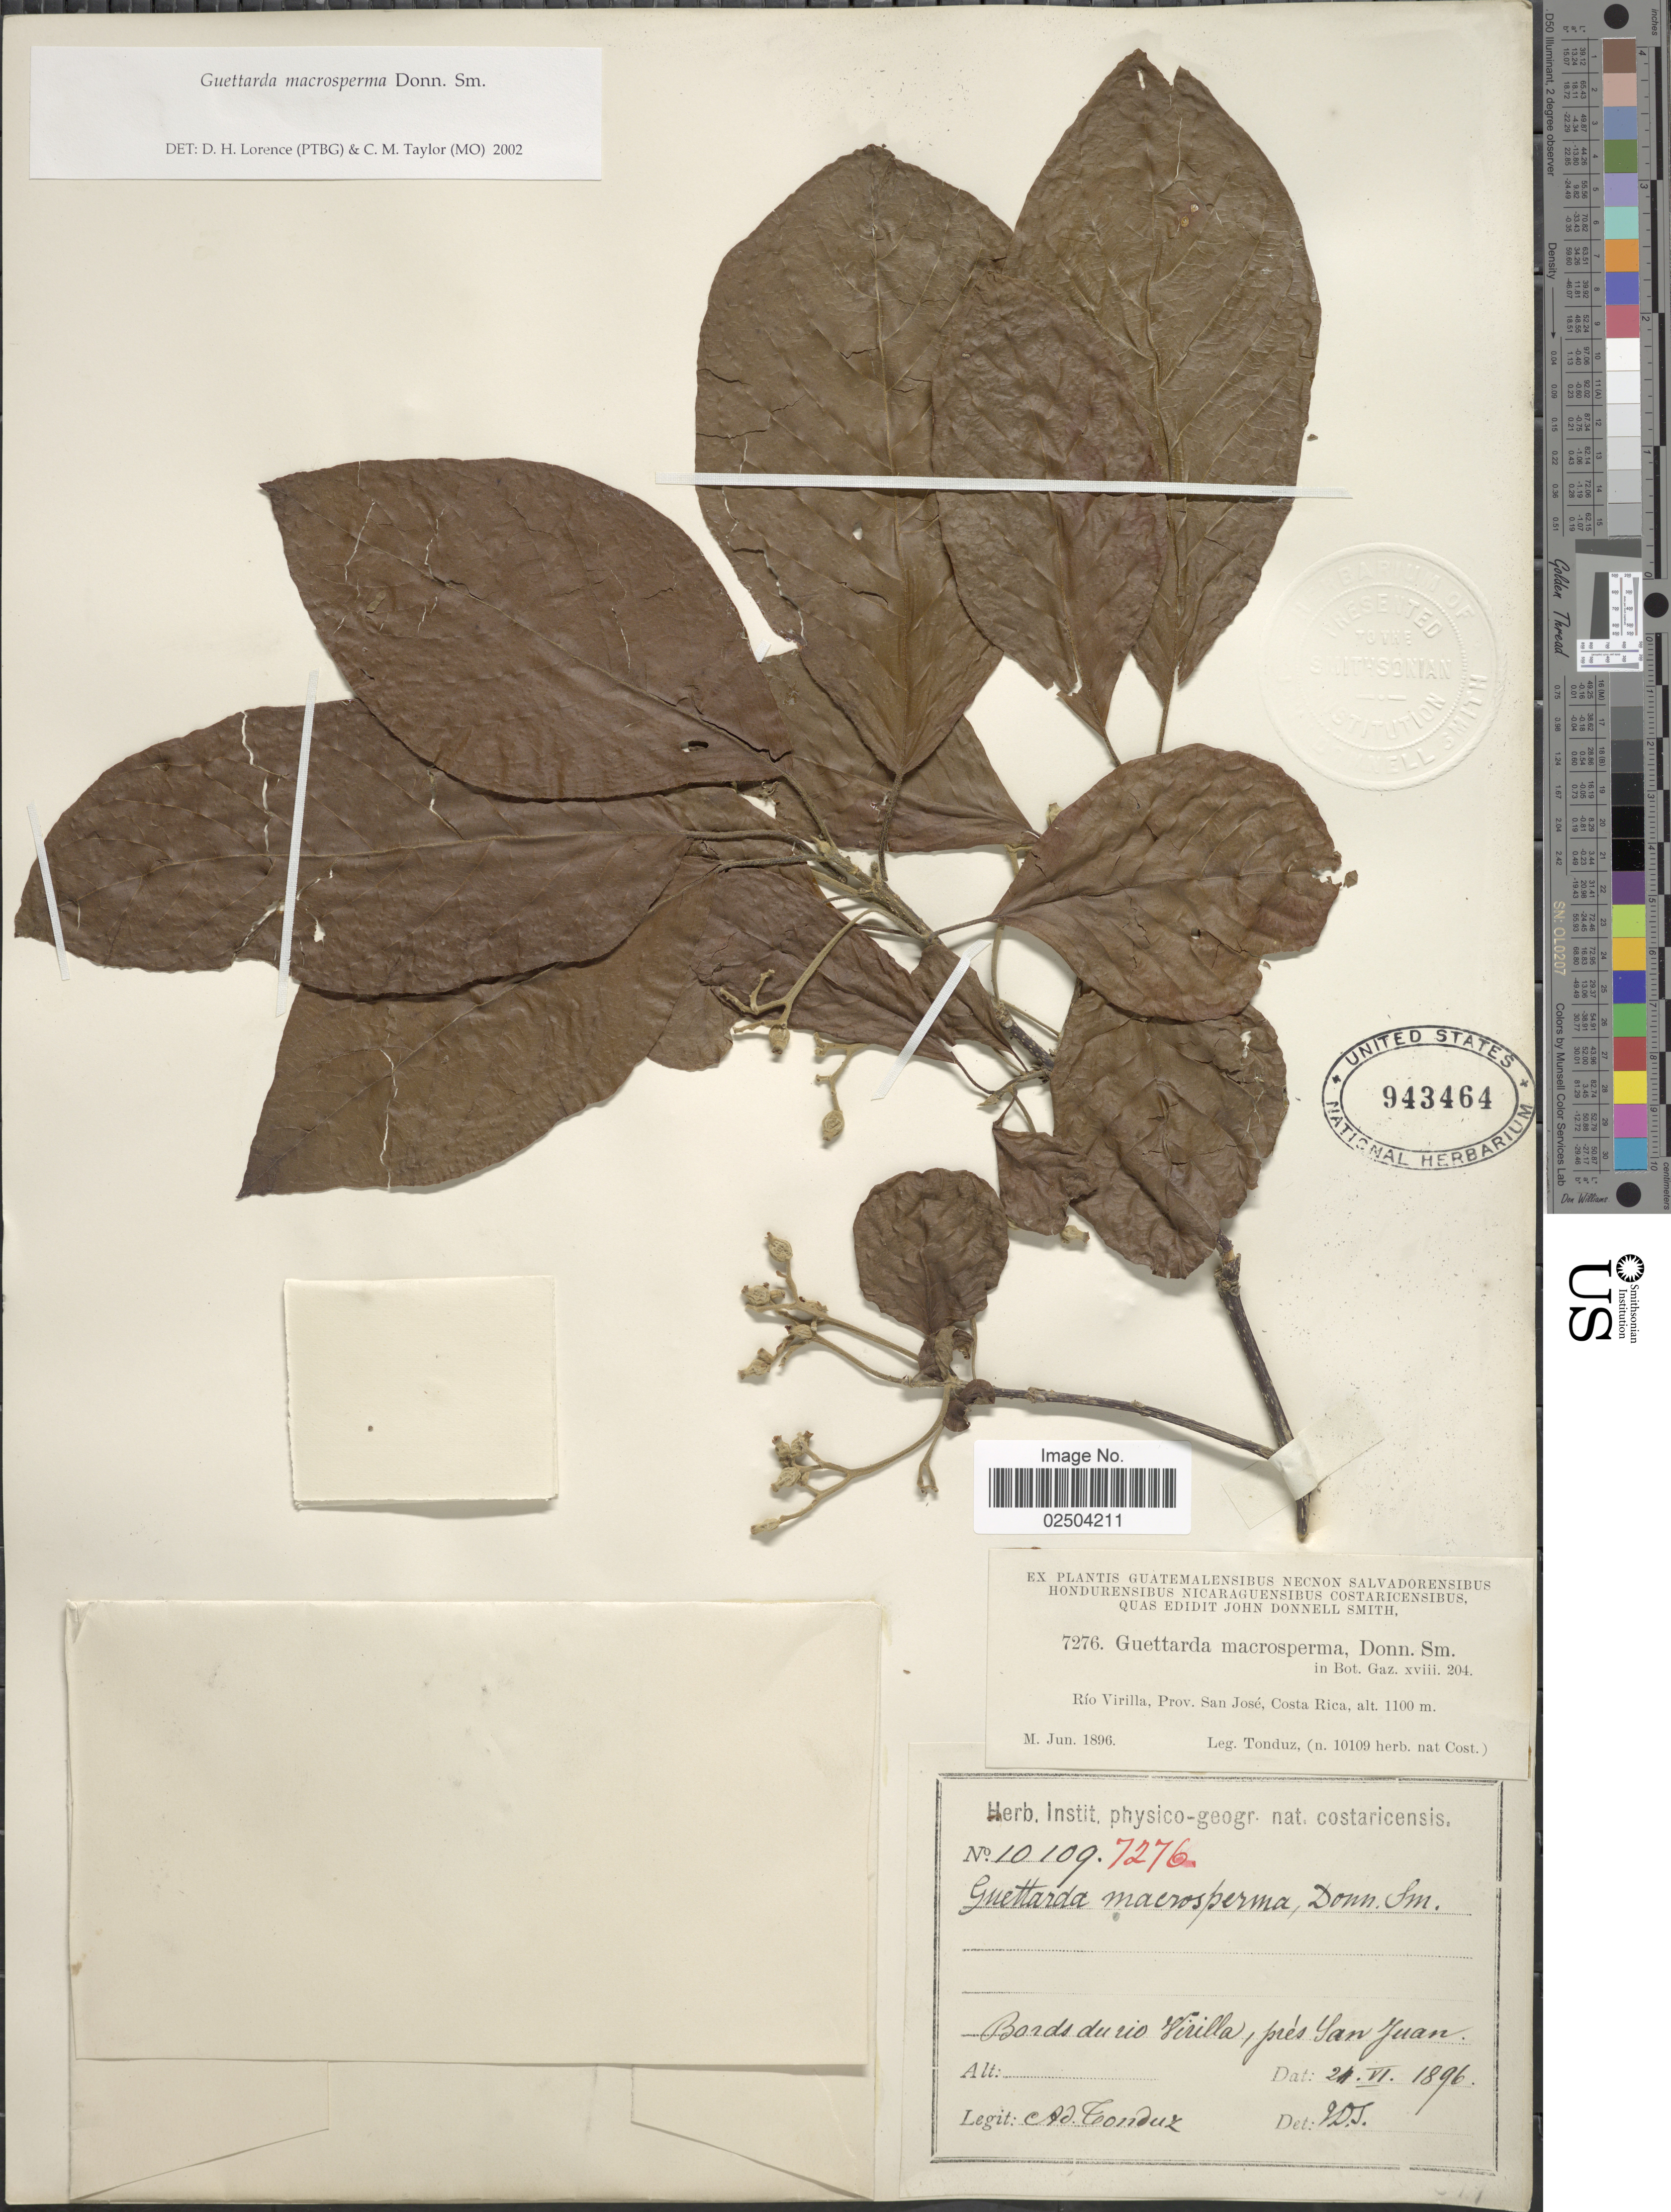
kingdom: Plantae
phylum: Tracheophyta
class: Magnoliopsida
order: Gentianales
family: Rubiaceae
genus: Guettarda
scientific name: Guettarda macrosperma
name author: Donn. Sm.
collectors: A. Tonduz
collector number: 10109/7276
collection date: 1896-06-24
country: Costa Rica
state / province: San José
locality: Bords du rio Virilla, pres San Juan.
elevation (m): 1100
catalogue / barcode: US 943464